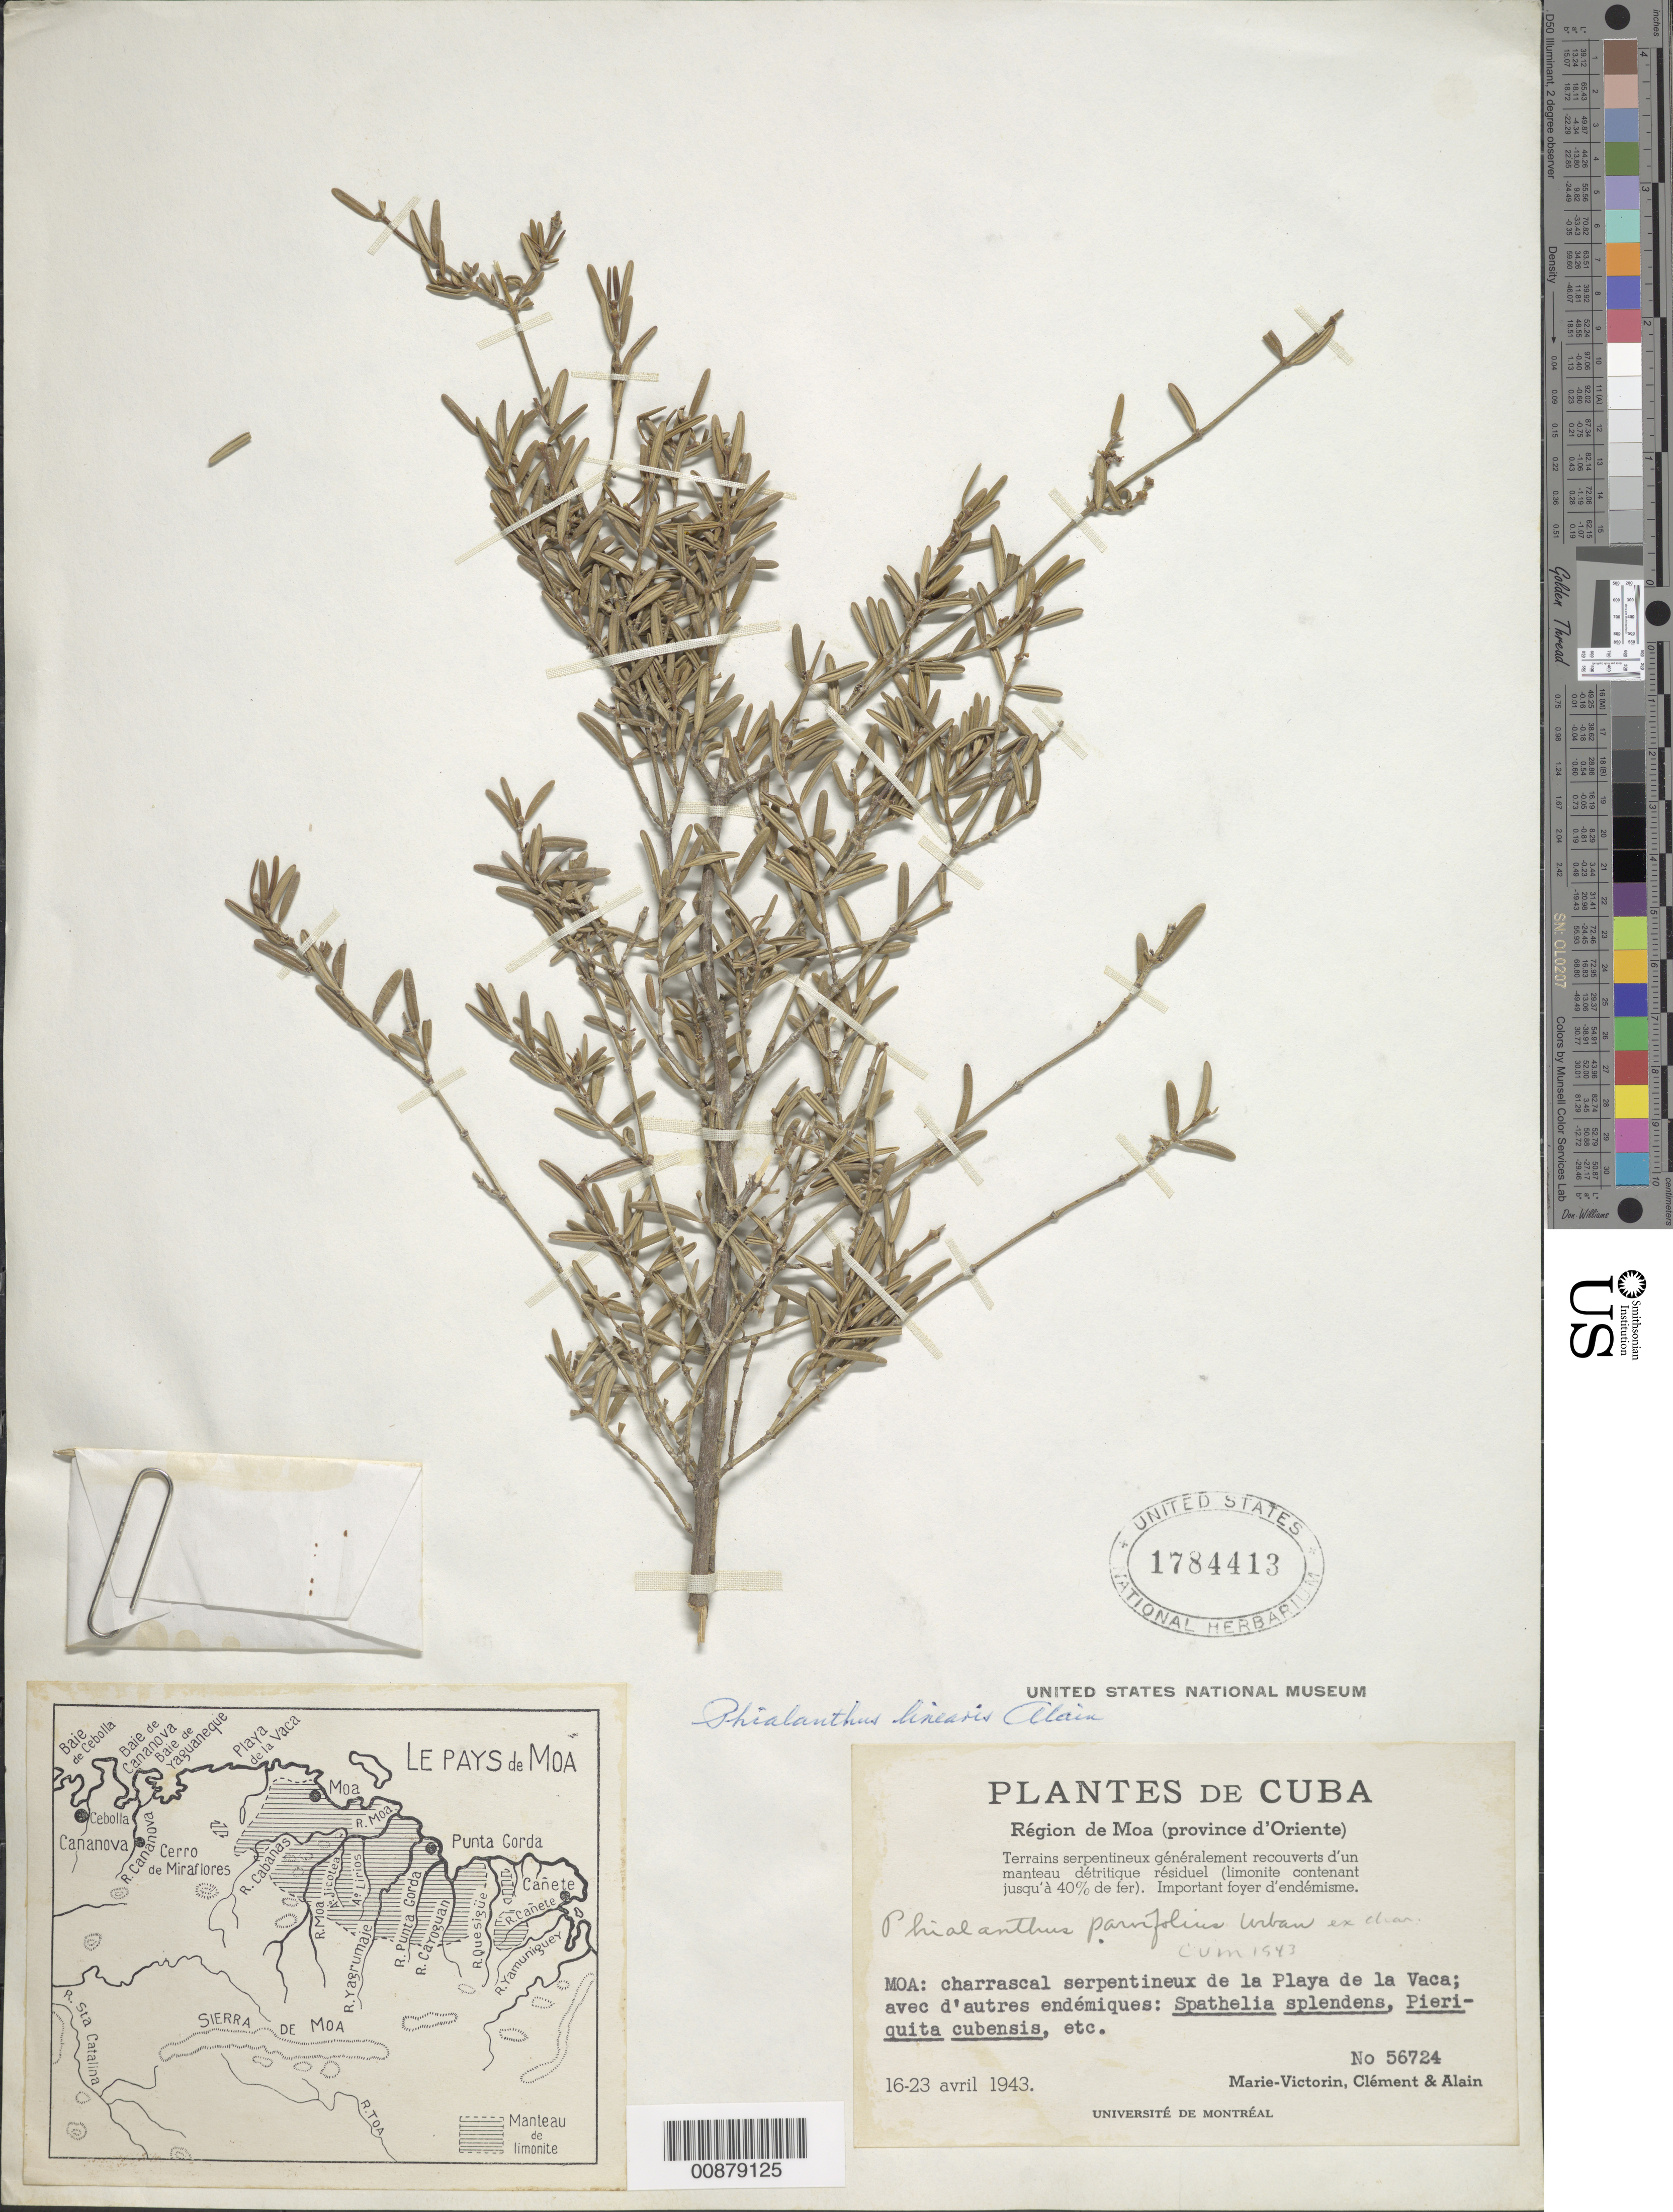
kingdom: Plantae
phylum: Tracheophyta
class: Magnoliopsida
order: Gentianales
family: Rubiaceae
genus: Phialanthus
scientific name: Phialanthus linearis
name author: Alain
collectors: Fr. Marie-Victorin, Bro. Clemente & A. H. Liogier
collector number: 56724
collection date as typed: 16 Apr 1943 to 23 Apr 1943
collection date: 1943-04-16/1943-04-23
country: Cuba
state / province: Holguín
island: Cuba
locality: Region de Moa: Moa, sur le charrascal serpentineux de la Playa de la Vaca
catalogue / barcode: US 1784413